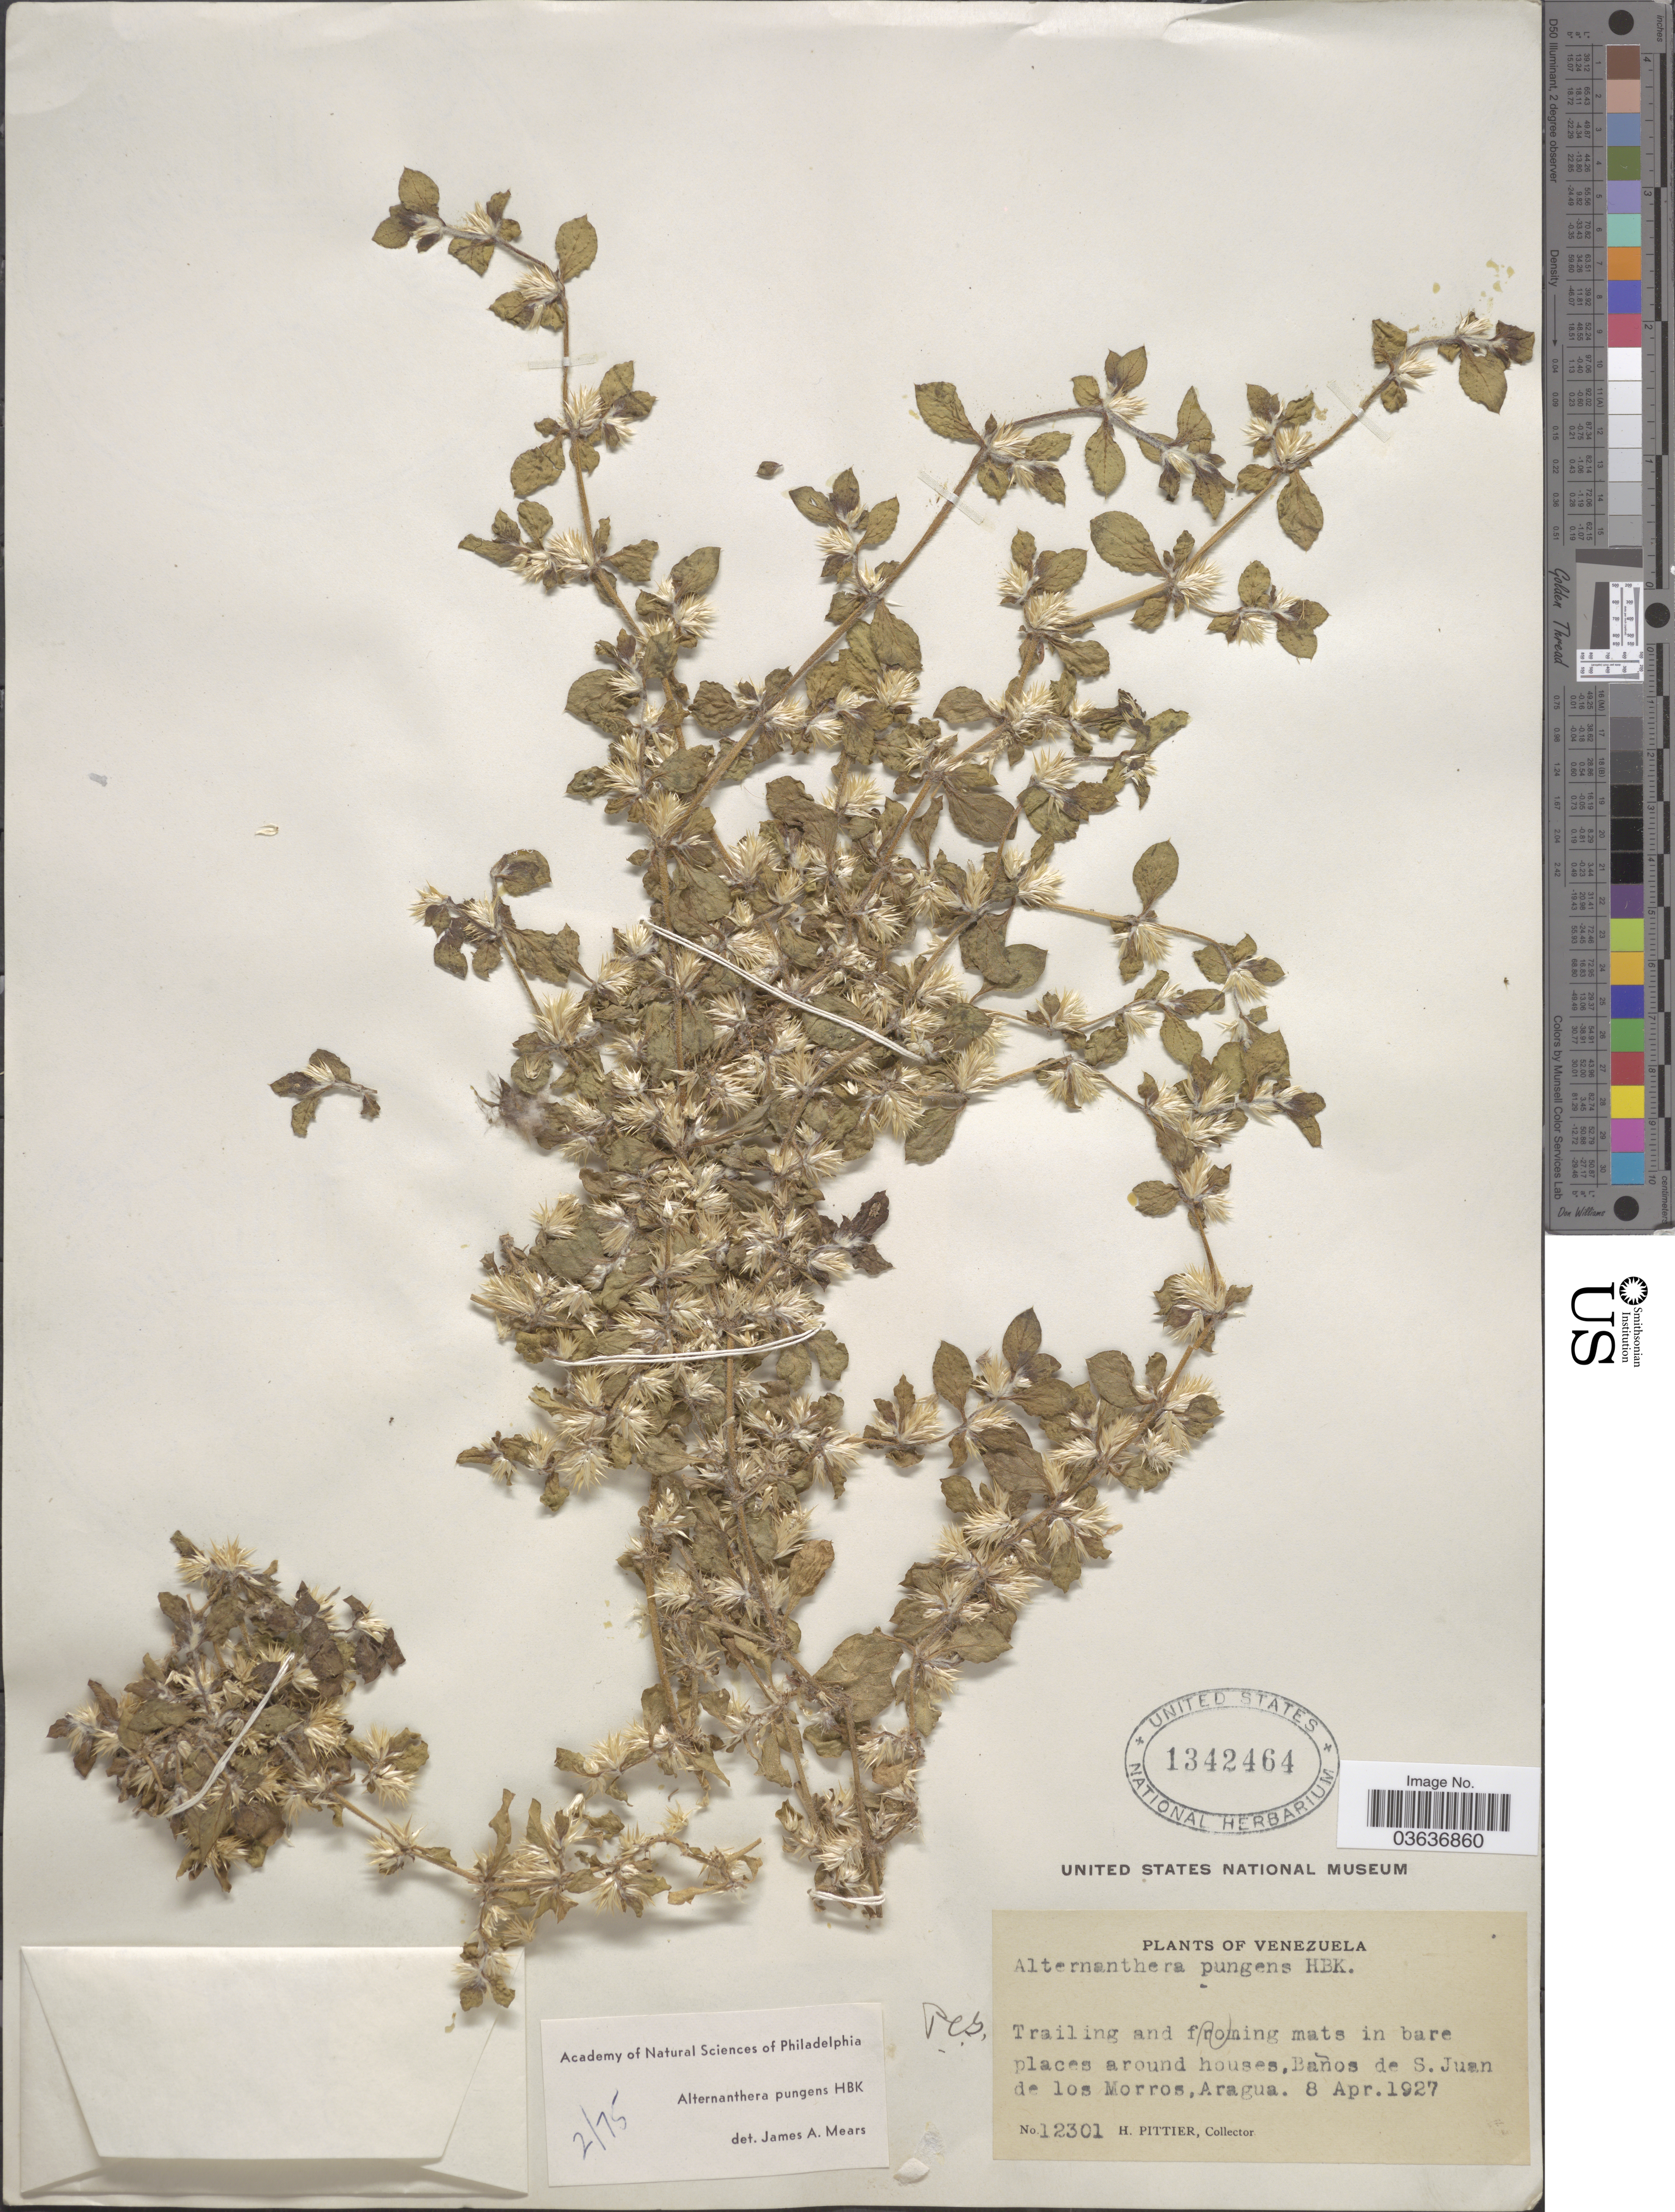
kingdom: Plantae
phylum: Tracheophyta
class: Magnoliopsida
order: Caryophyllales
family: Amaranthaceae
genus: Alternanthera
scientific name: Alternanthera pungens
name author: Kunth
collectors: H. F. Pittier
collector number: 12301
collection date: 1927-04-08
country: Venezuela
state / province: Aragua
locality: Baños de S. Juan de los Morros.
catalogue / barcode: US 1342464